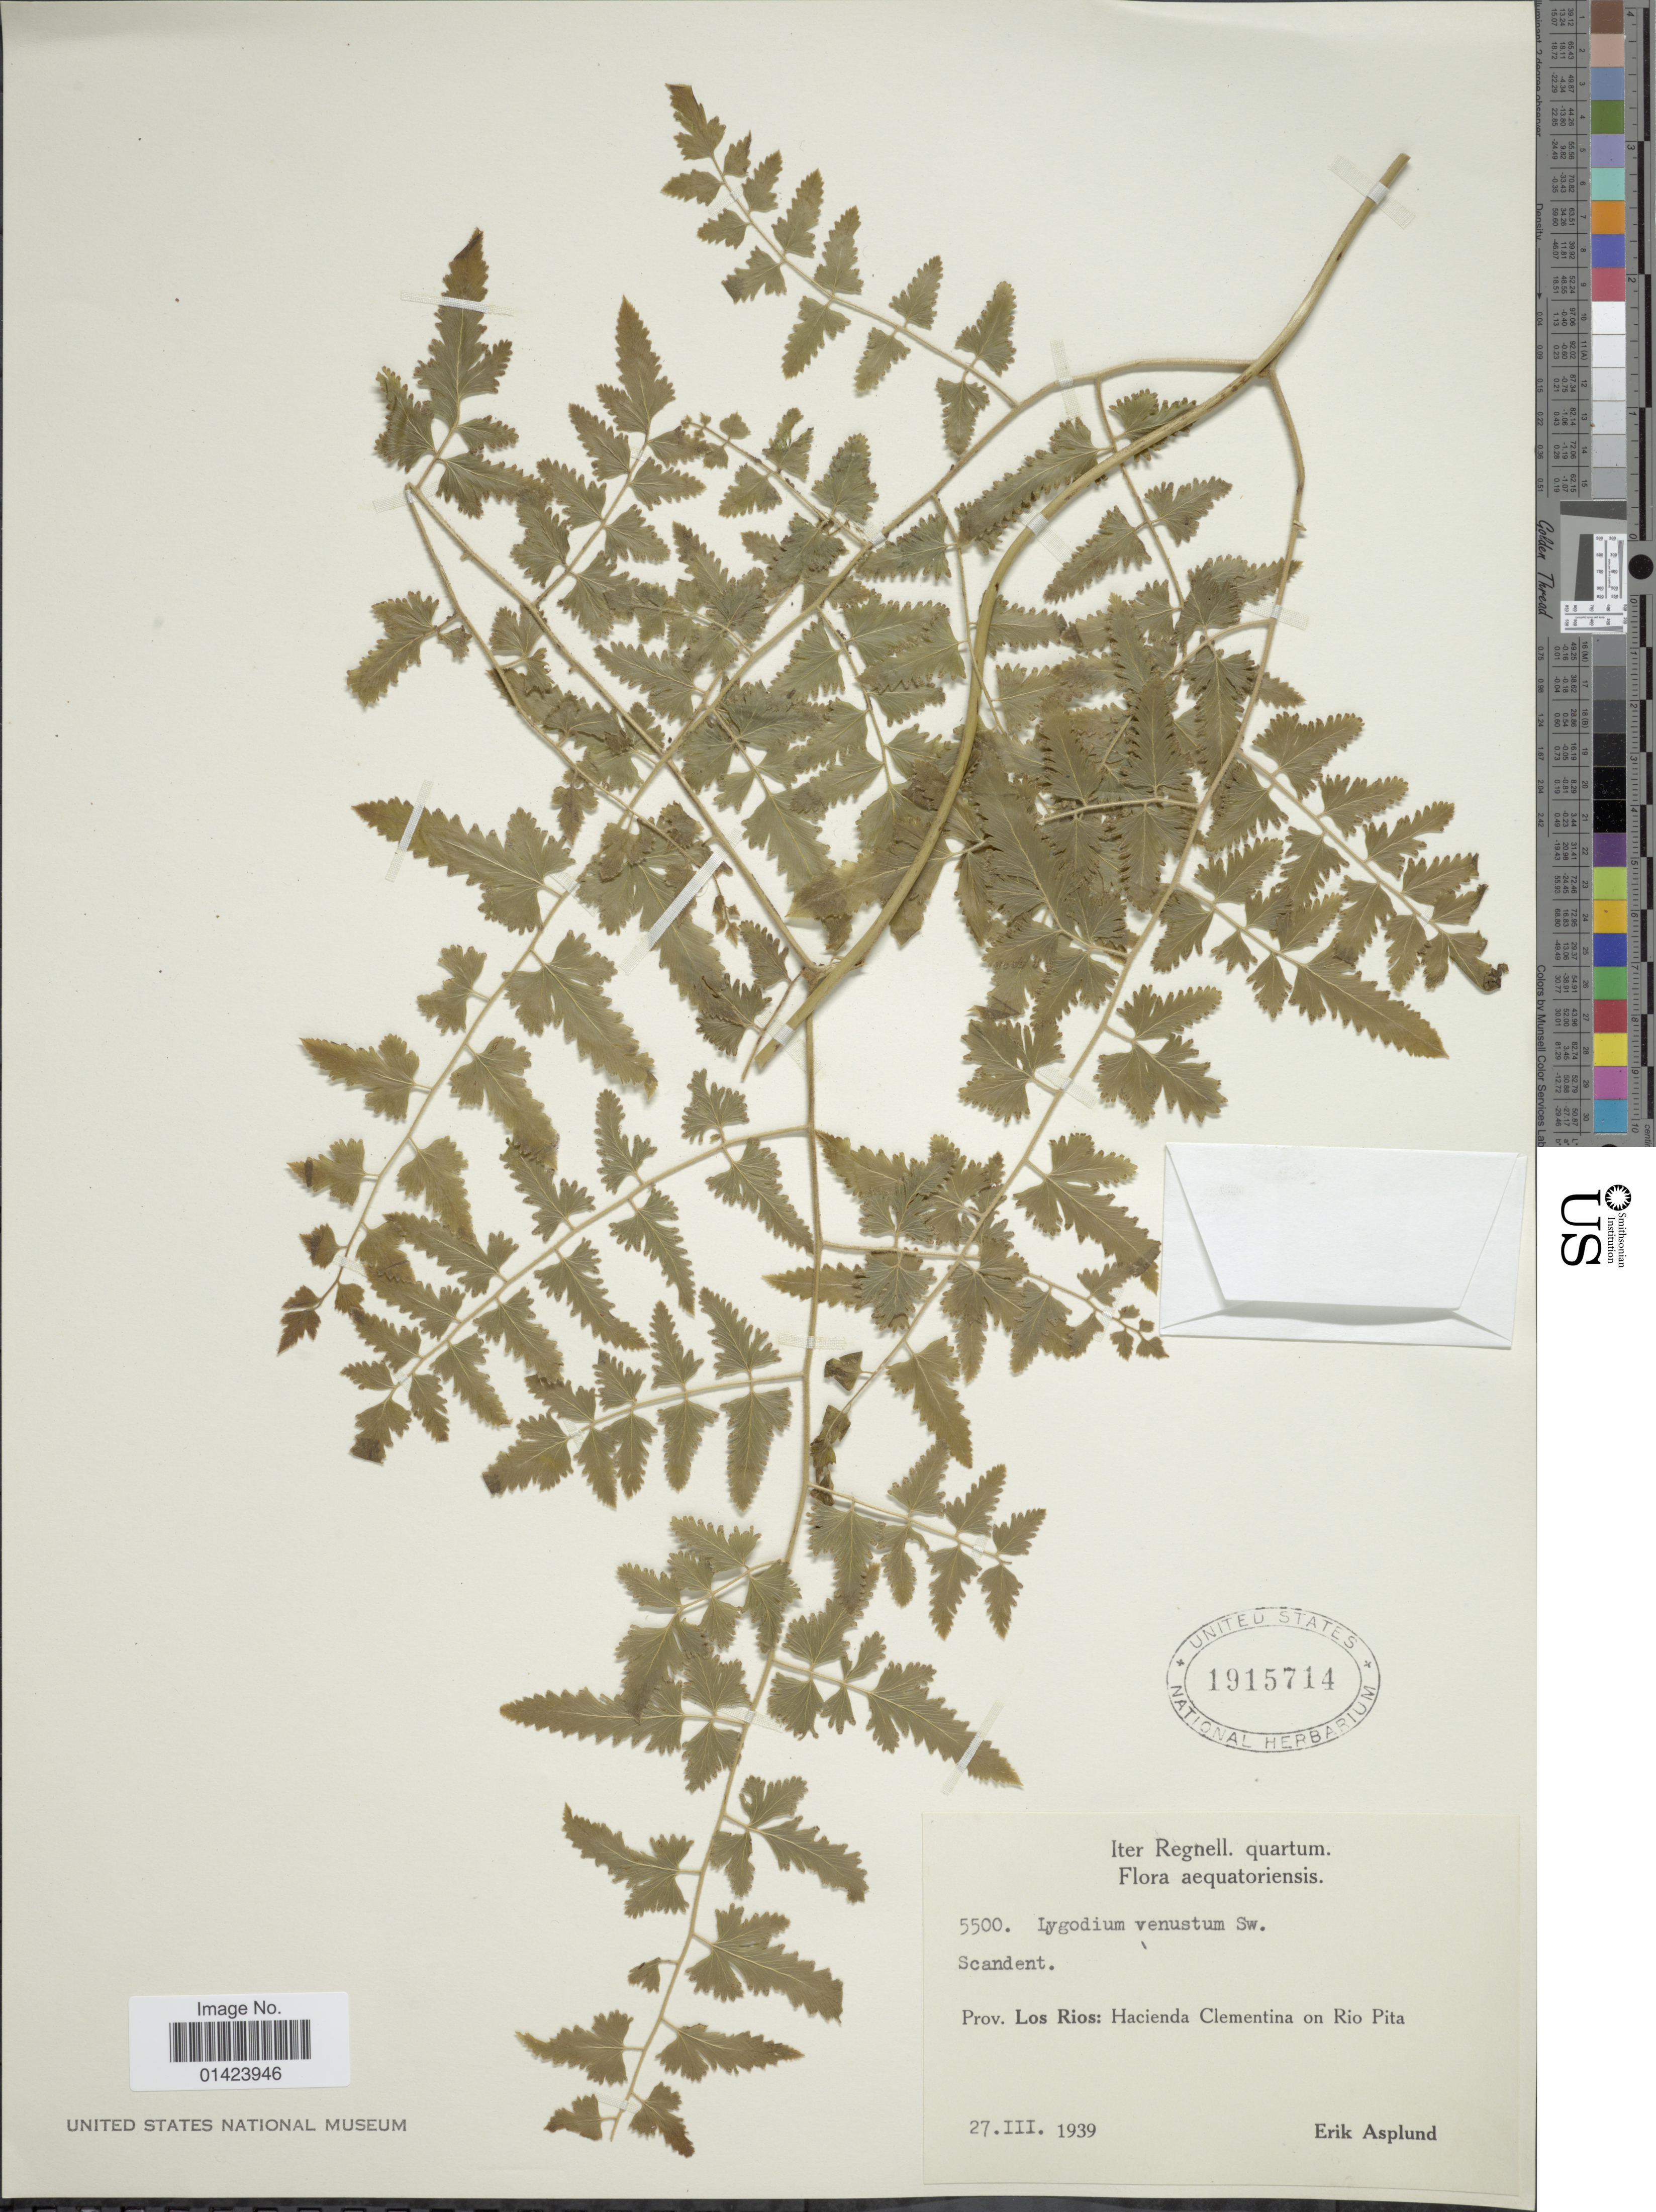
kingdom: Plantae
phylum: Tracheophyta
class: Polypodiopsida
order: Schizaeales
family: Lygodiaceae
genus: Lygodium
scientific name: Lygodium venustum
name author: Sw.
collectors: E. Asplund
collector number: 5500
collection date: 1939-03-27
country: Ecuador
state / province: Los Ríos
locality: Prov. Los Rios: Hacienda Clementina on Rio Pita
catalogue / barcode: US 1915714